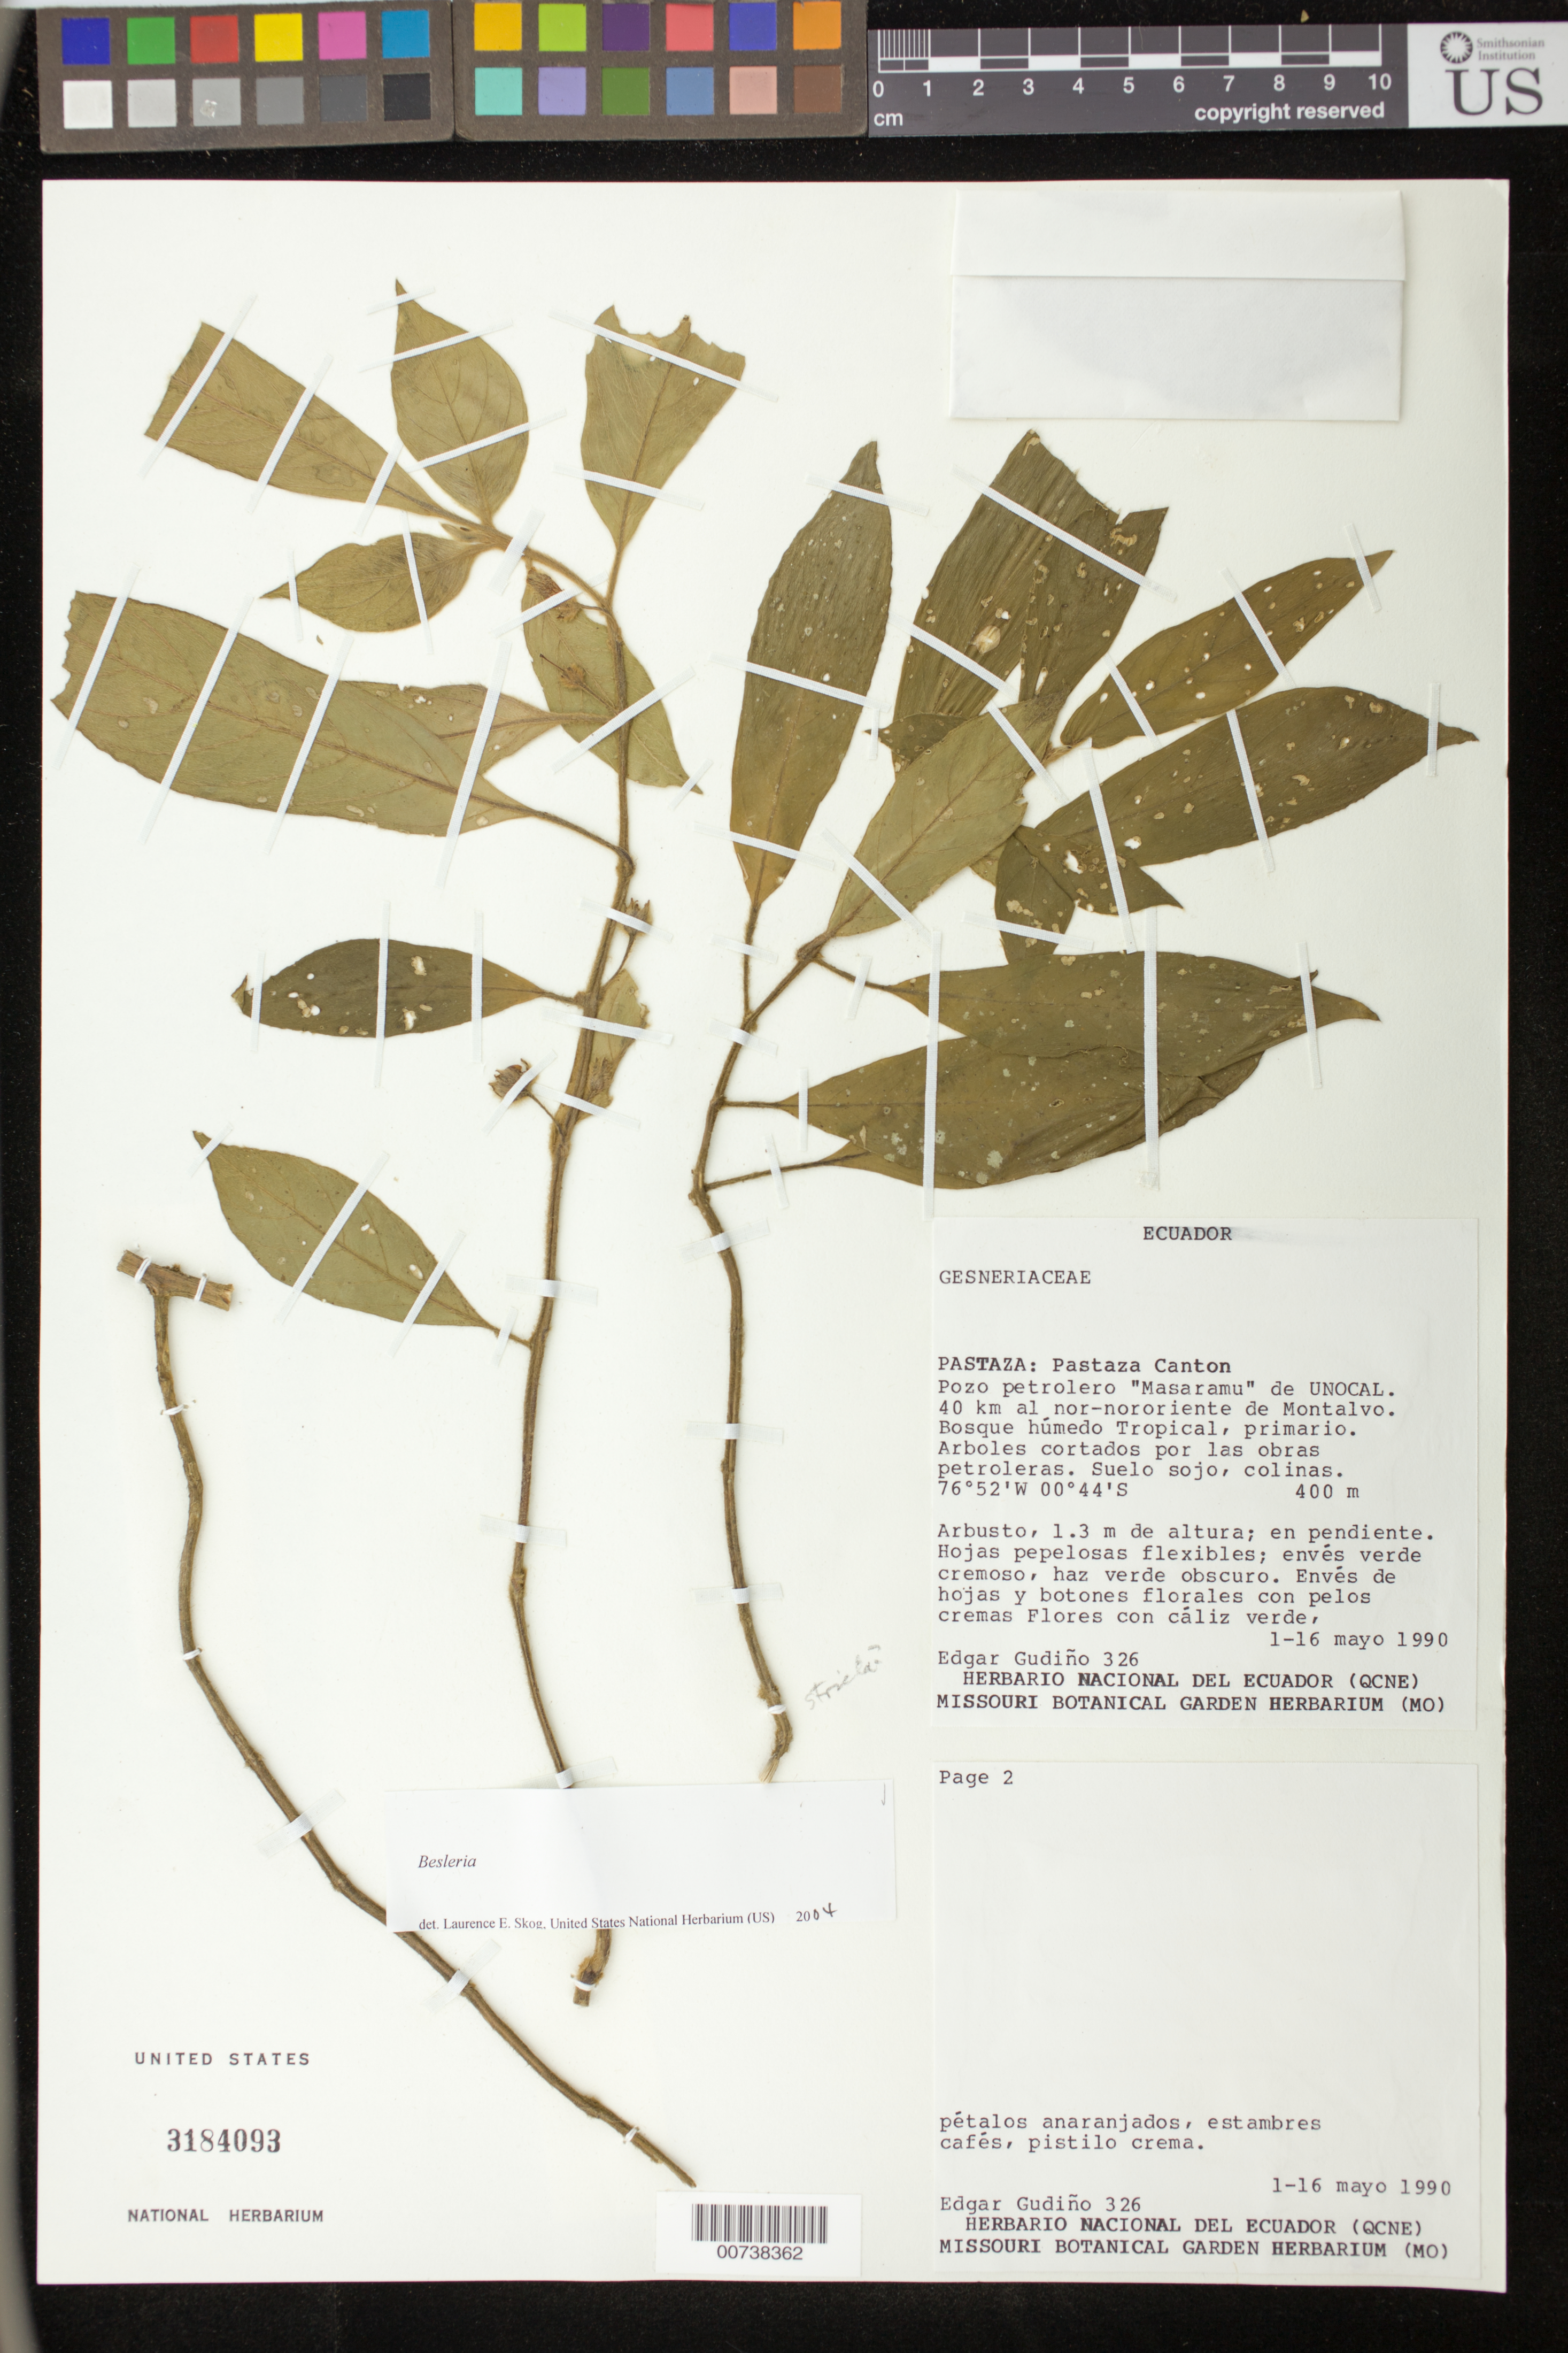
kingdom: Plantae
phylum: Tracheophyta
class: Magnoliopsida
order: Lamiales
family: Gesneriaceae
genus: Besleria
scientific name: Besleria sp.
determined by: Skog, Laurence E.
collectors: E. Gudiño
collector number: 326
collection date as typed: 1-16 May 1990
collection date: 1990-05-01/1990-05-16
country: Ecuador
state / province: Pastaza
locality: Pastaza: Pastaza Canton. Pozo petrolero "Masaramu" de UNOCAL, 40 km al nor-nororiente de Montalvo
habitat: Bosque húmedo tropical, primario. Arboles cortados por las obras petroleras. Suelo sojo, colinas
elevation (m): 400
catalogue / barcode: US 3184093